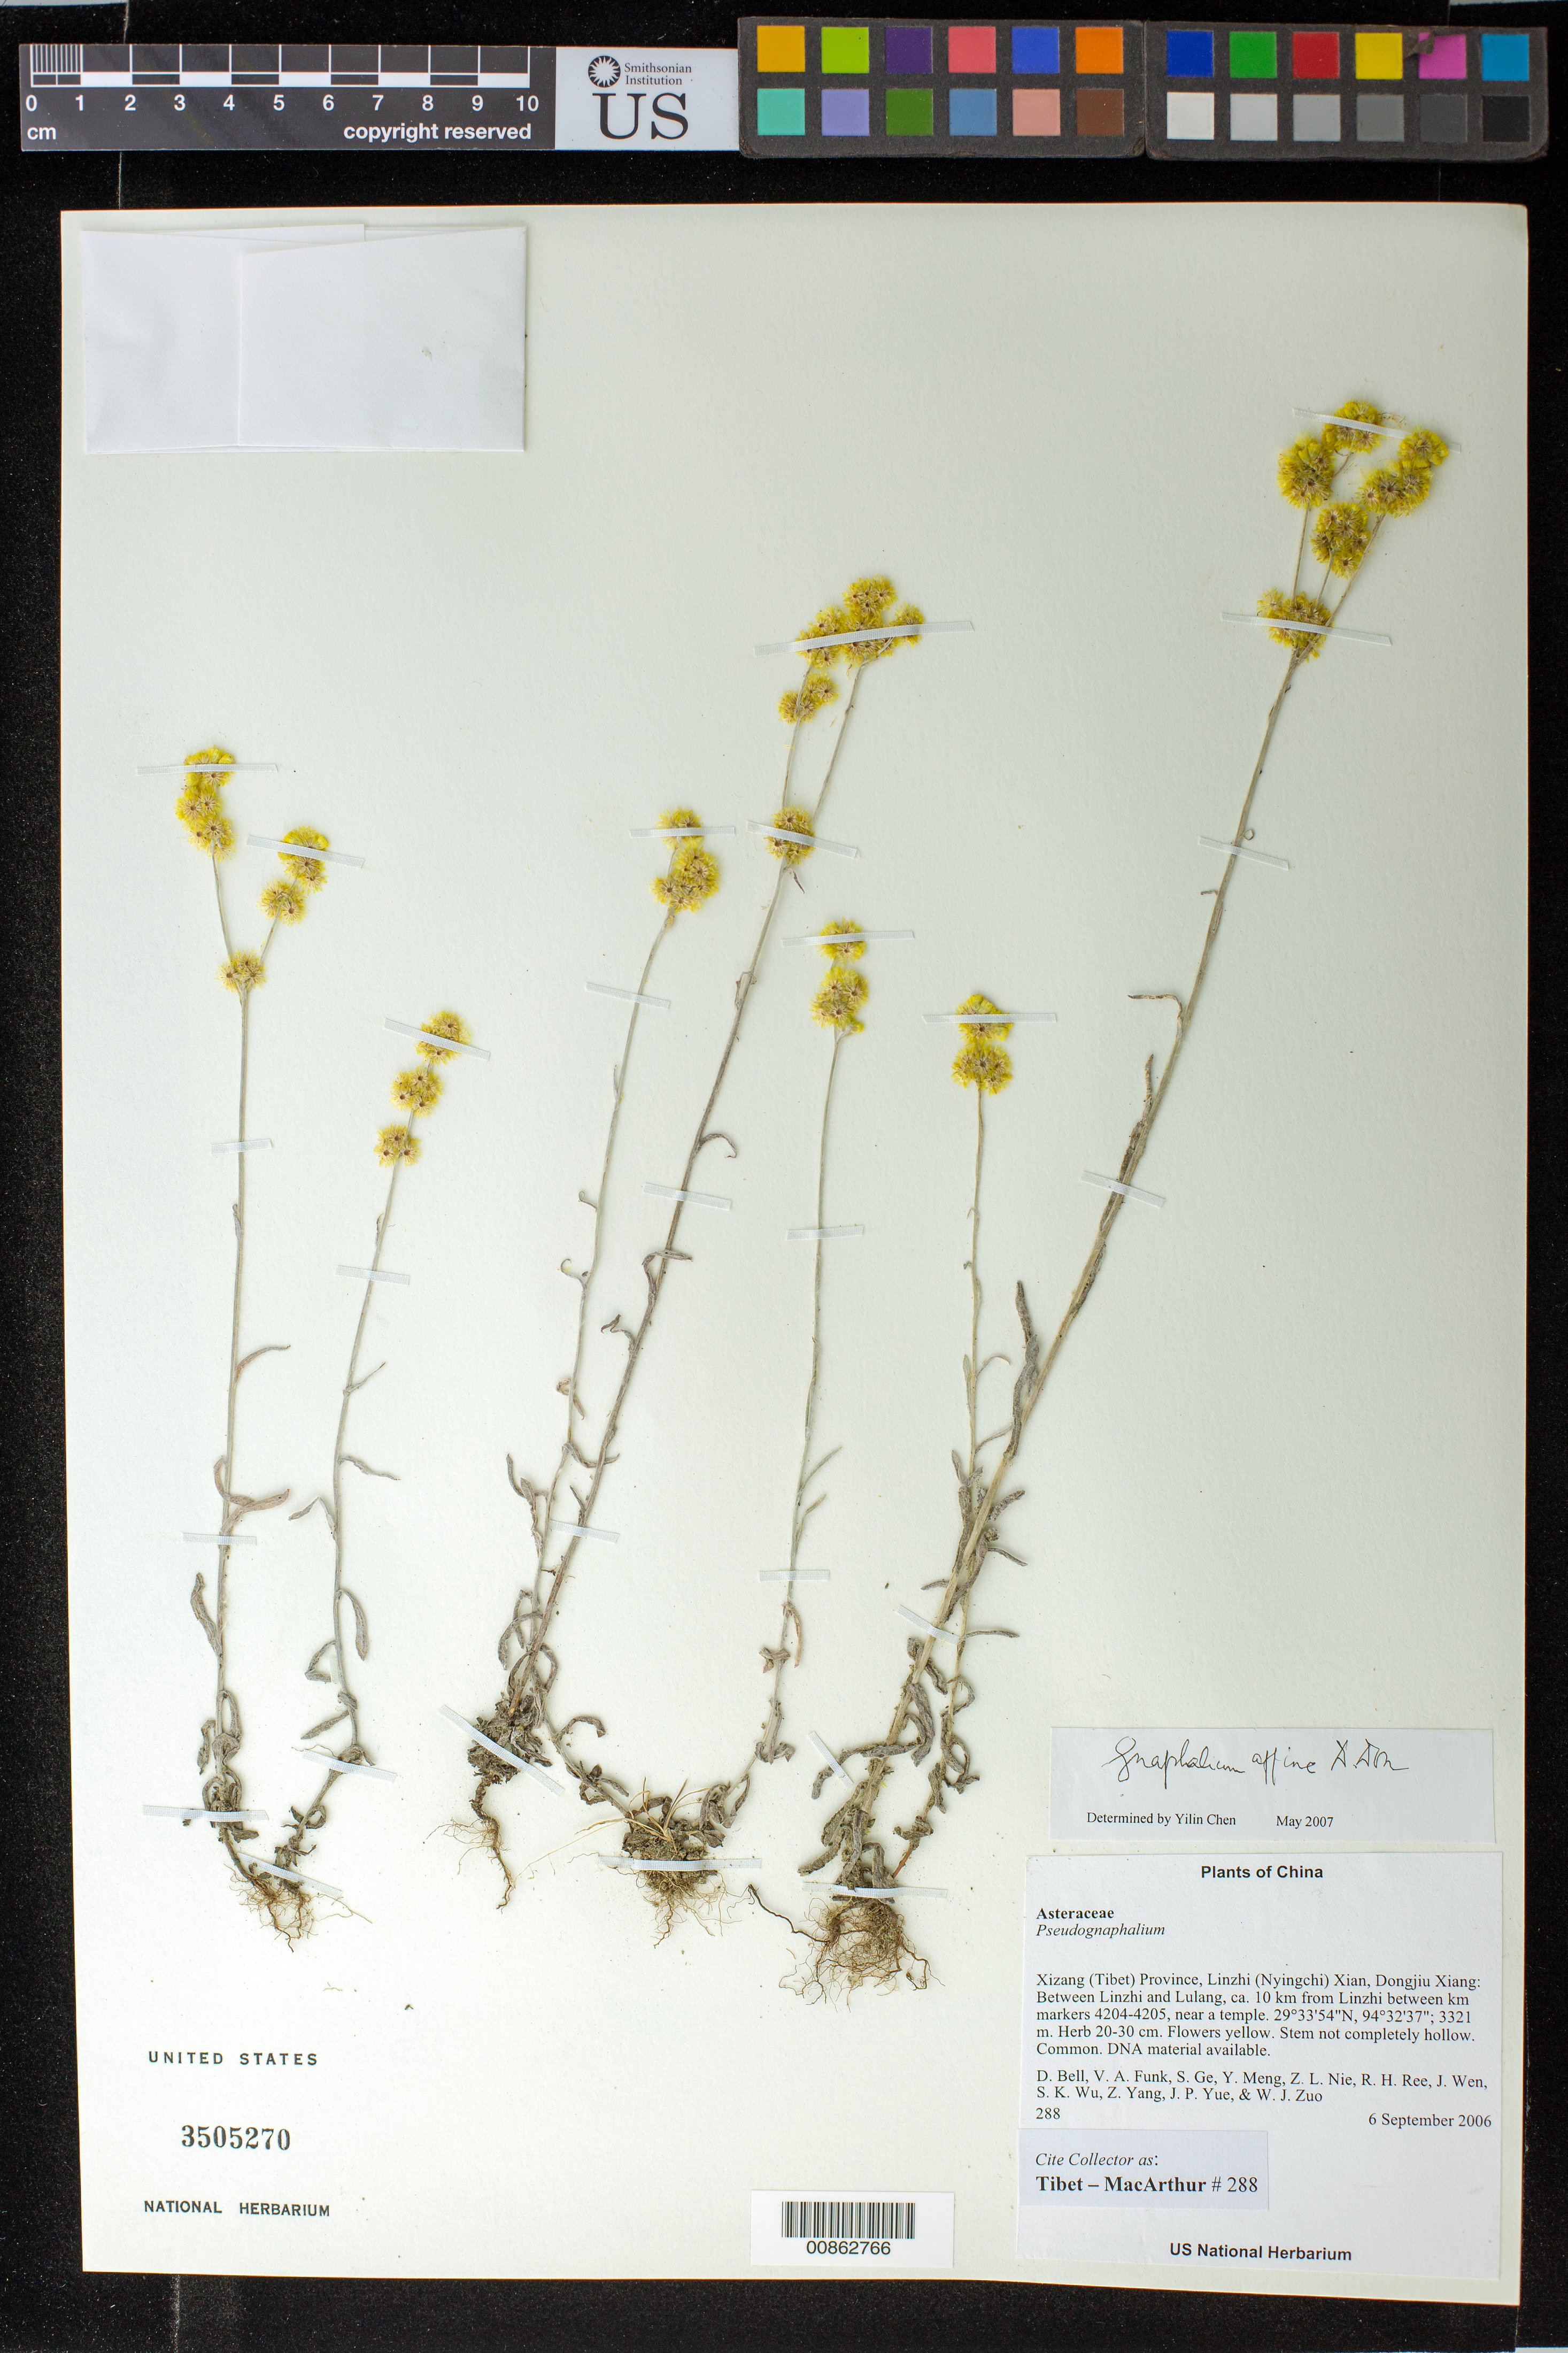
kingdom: Plantae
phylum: Tracheophyta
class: Magnoliopsida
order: Asterales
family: Asteraceae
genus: Gnaphalium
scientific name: Gnaphalium affine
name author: D. Don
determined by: Yilin Chen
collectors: Tibet-MacArthur, D. A. Bell, V. Funk, S. Ge, Y. Meng, Z. Nie, R. Ree, J. Wen, S. K. Wu, Z. Yang, J. Yue & W. Zuo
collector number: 288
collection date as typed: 06 Sep 2006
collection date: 2006-09-06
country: China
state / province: Xizang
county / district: Linzhi (Nyingchi) Xian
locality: Dongjiu Xiang. Between Linzhi and Lulang, ca. 10 km from Linzhi between km markers 4204-4205, near a temple.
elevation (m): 3321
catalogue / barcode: US 3505270